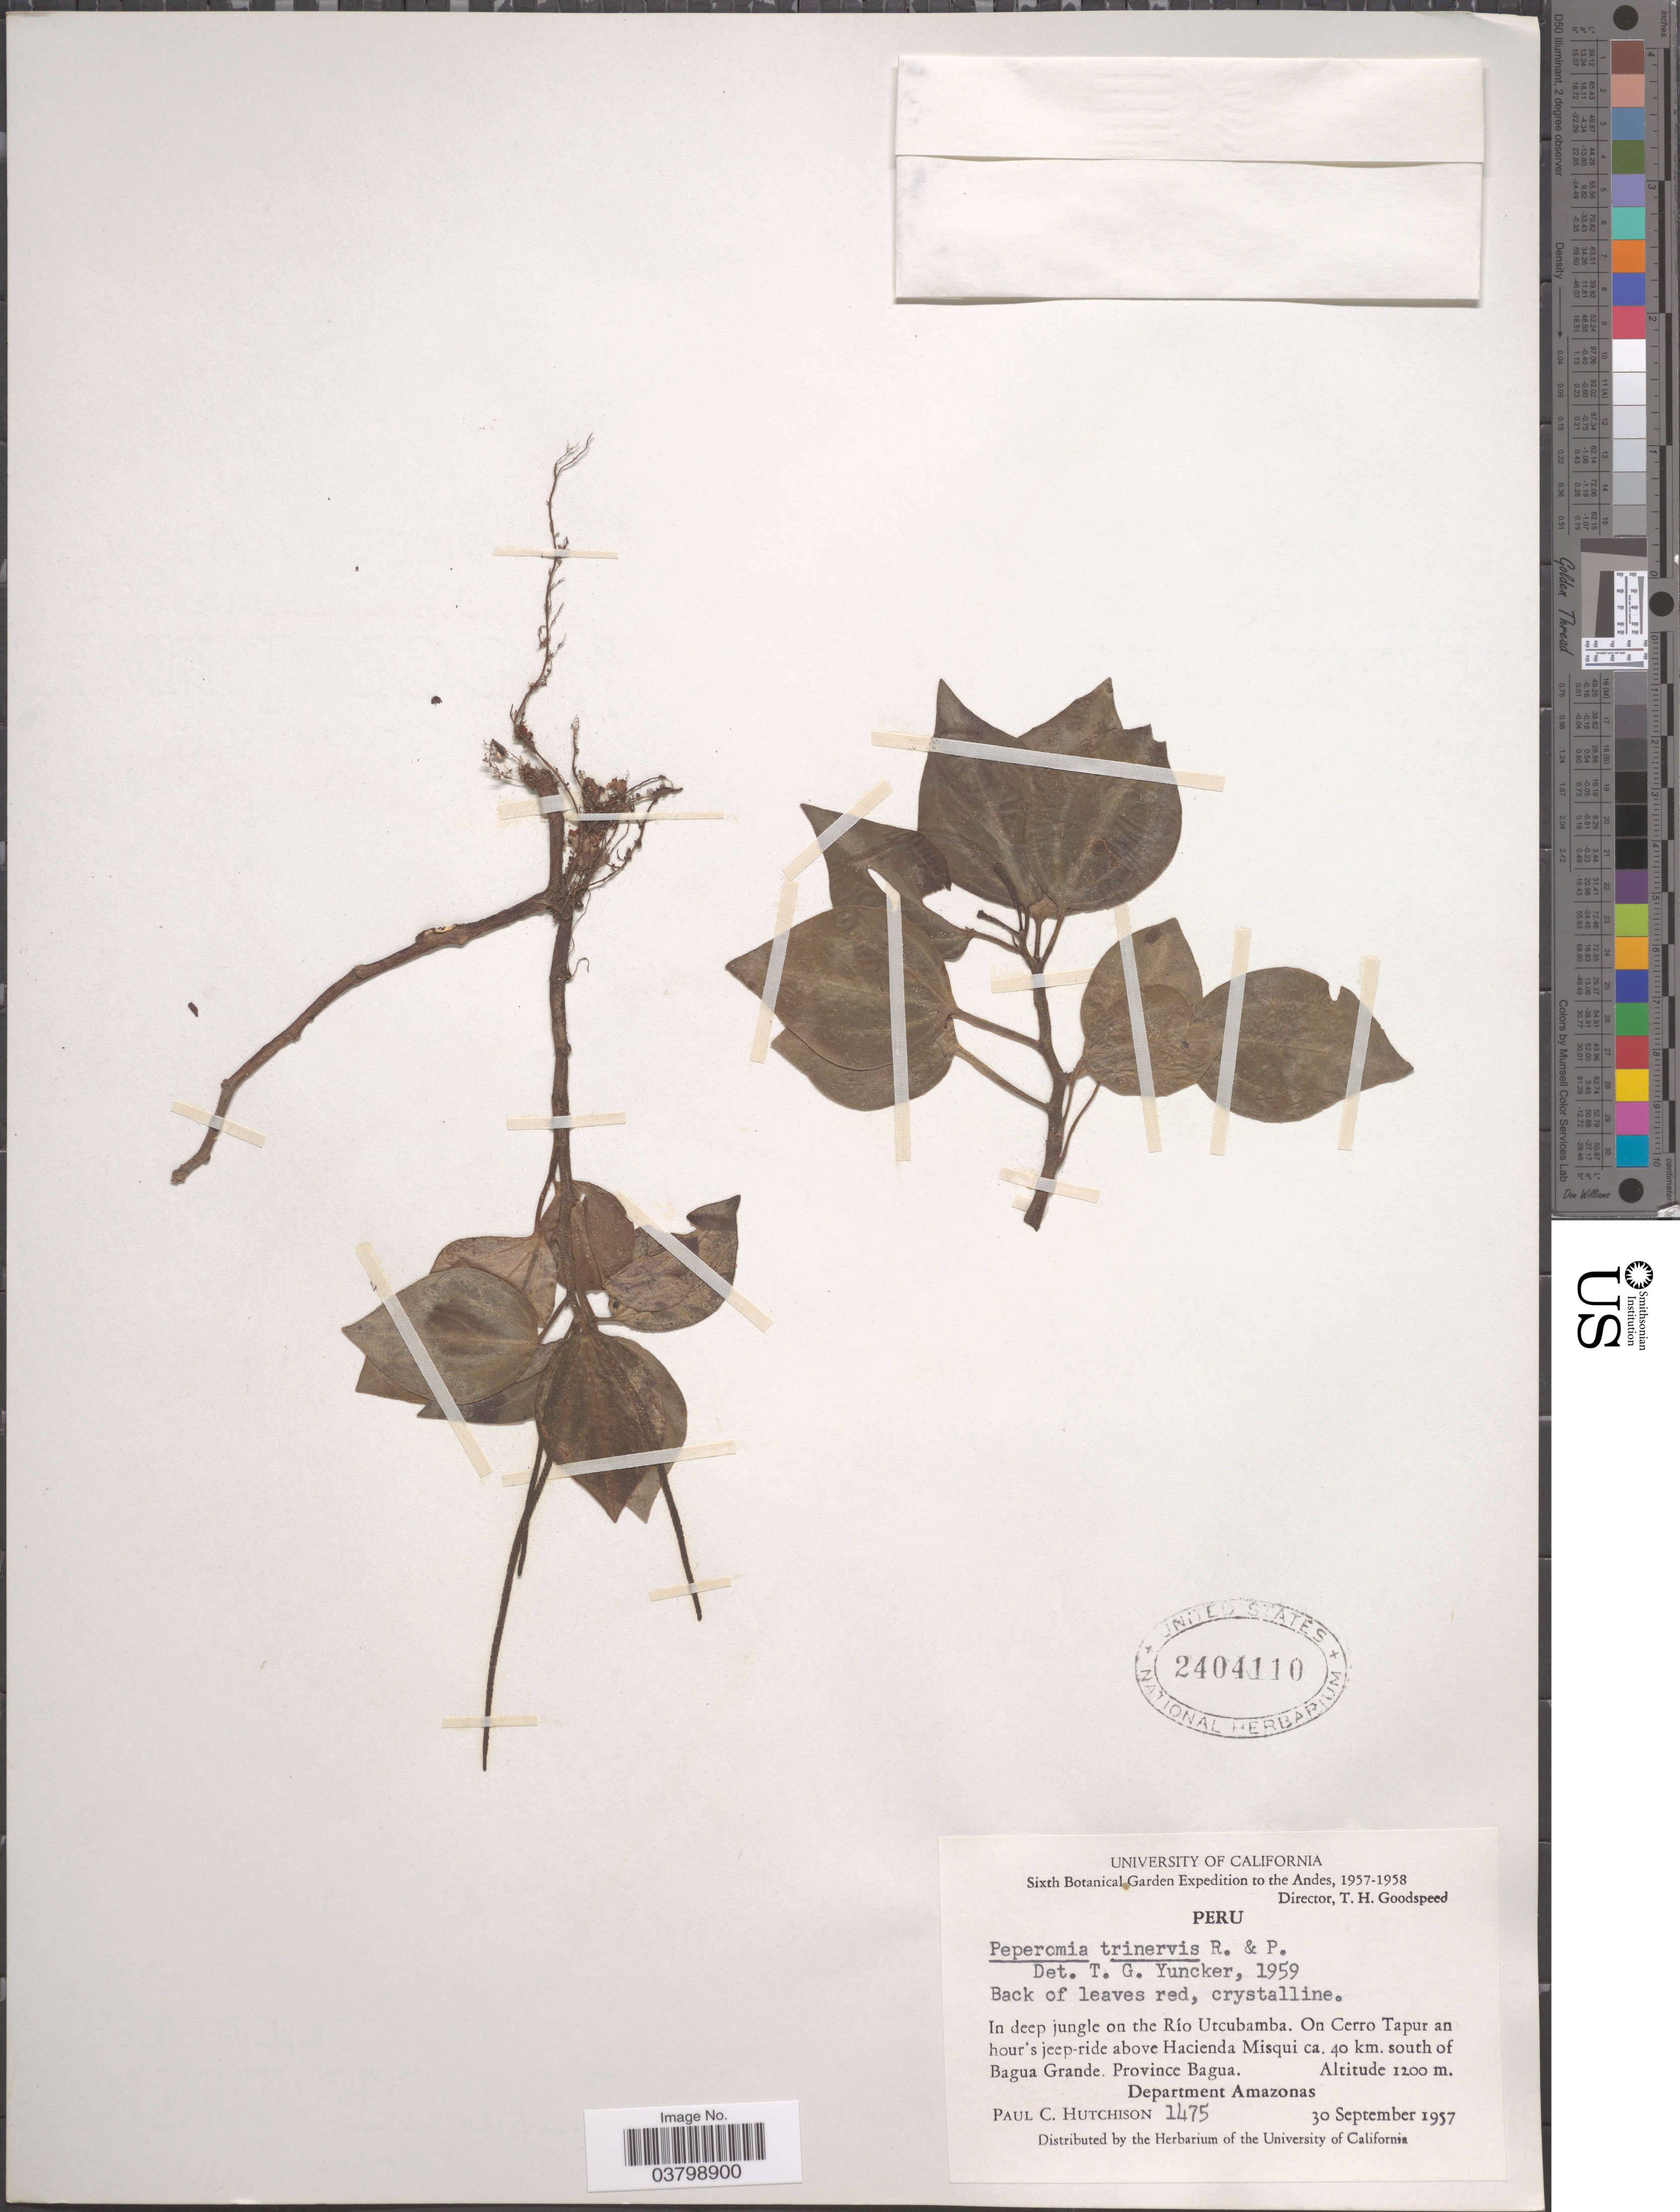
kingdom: Plantae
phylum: Tracheophyta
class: Magnoliopsida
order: Piperales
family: Piperaceae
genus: Peperomia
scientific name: Peperomia trinervis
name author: Ruiz & Pav.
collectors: P. C. Hutchison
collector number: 1475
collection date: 1957-09-30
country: Peru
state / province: Amazonas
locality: The Andes. In deep jungle on the Río Utcubamba. On Cerro Tapur an hour's jeep-ride above Hacienda Misqui ca. 40 km. south of Bagua Grande. Province Bagua. Department Amazonas.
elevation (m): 1200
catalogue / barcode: US 2404110